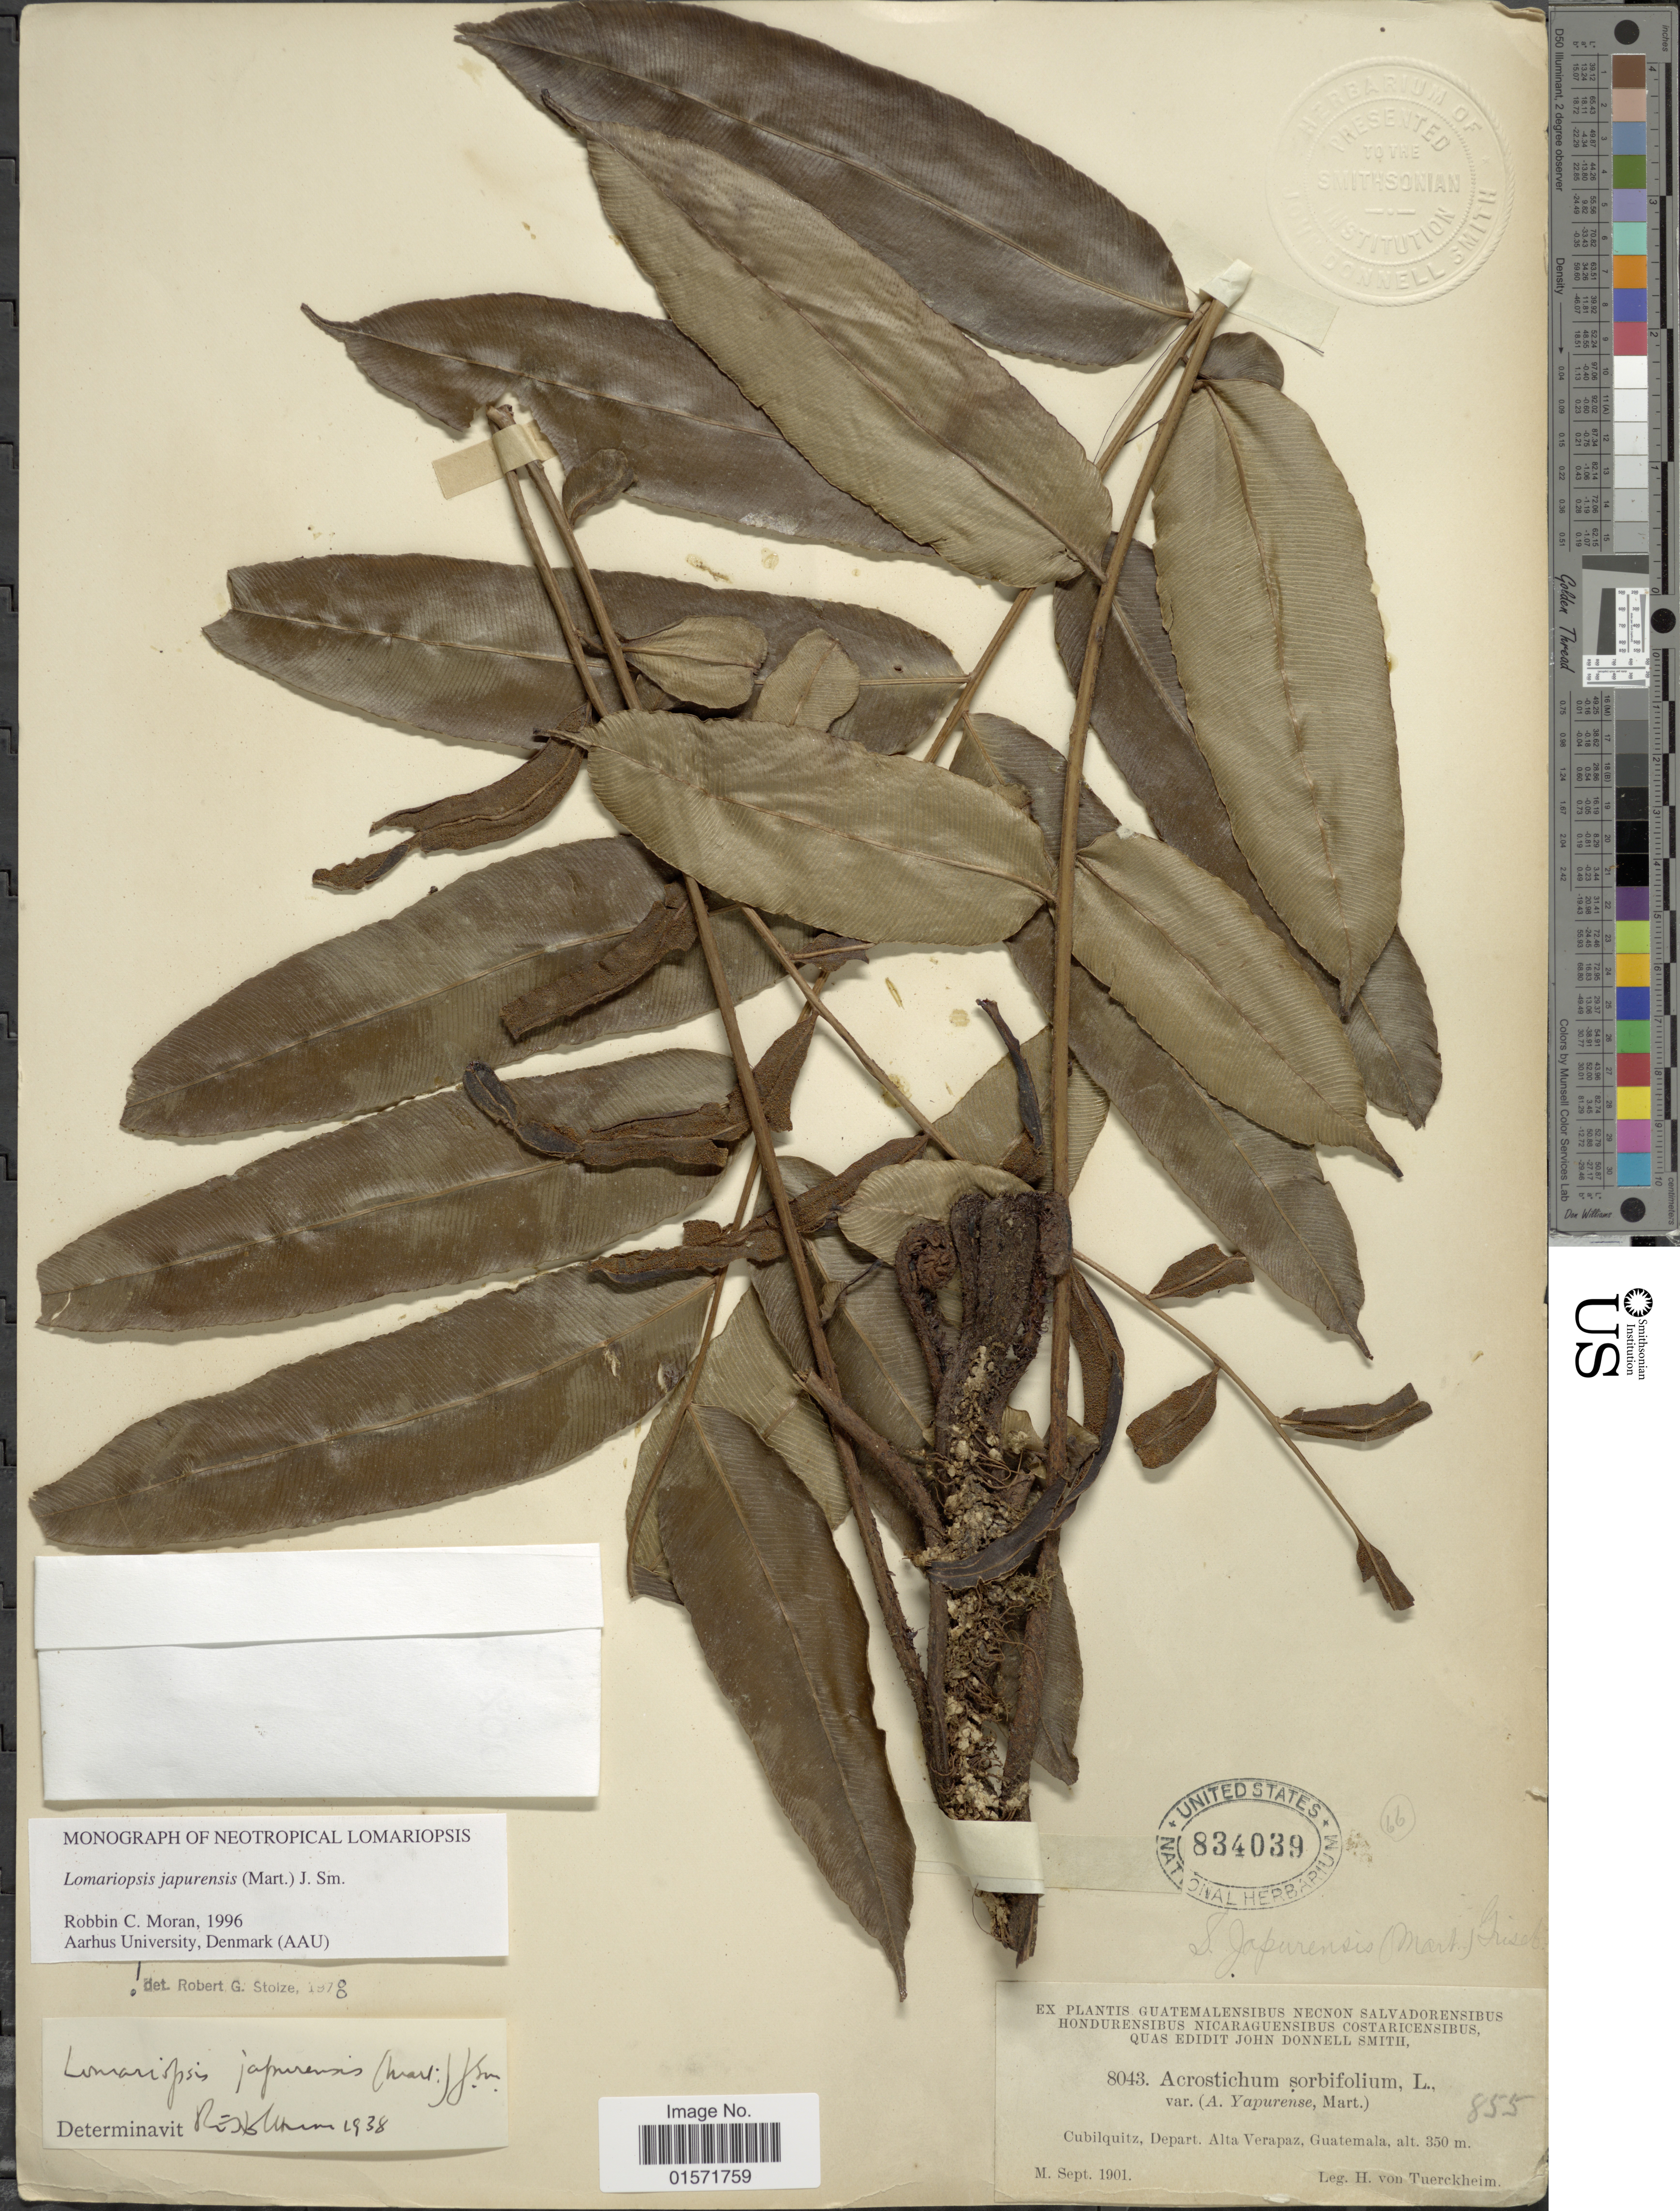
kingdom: Plantae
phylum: Tracheophyta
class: Polypodiopsida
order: Polypodiales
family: Lomariopsidaceae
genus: Lomariopsis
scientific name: Lomariopsis japurensis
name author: (Mart.) J. Sm.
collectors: H. von Türckheim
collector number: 8043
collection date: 1901-09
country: Guatemala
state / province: Alta Verapaz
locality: Cubilquitz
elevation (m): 350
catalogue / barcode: US 834039